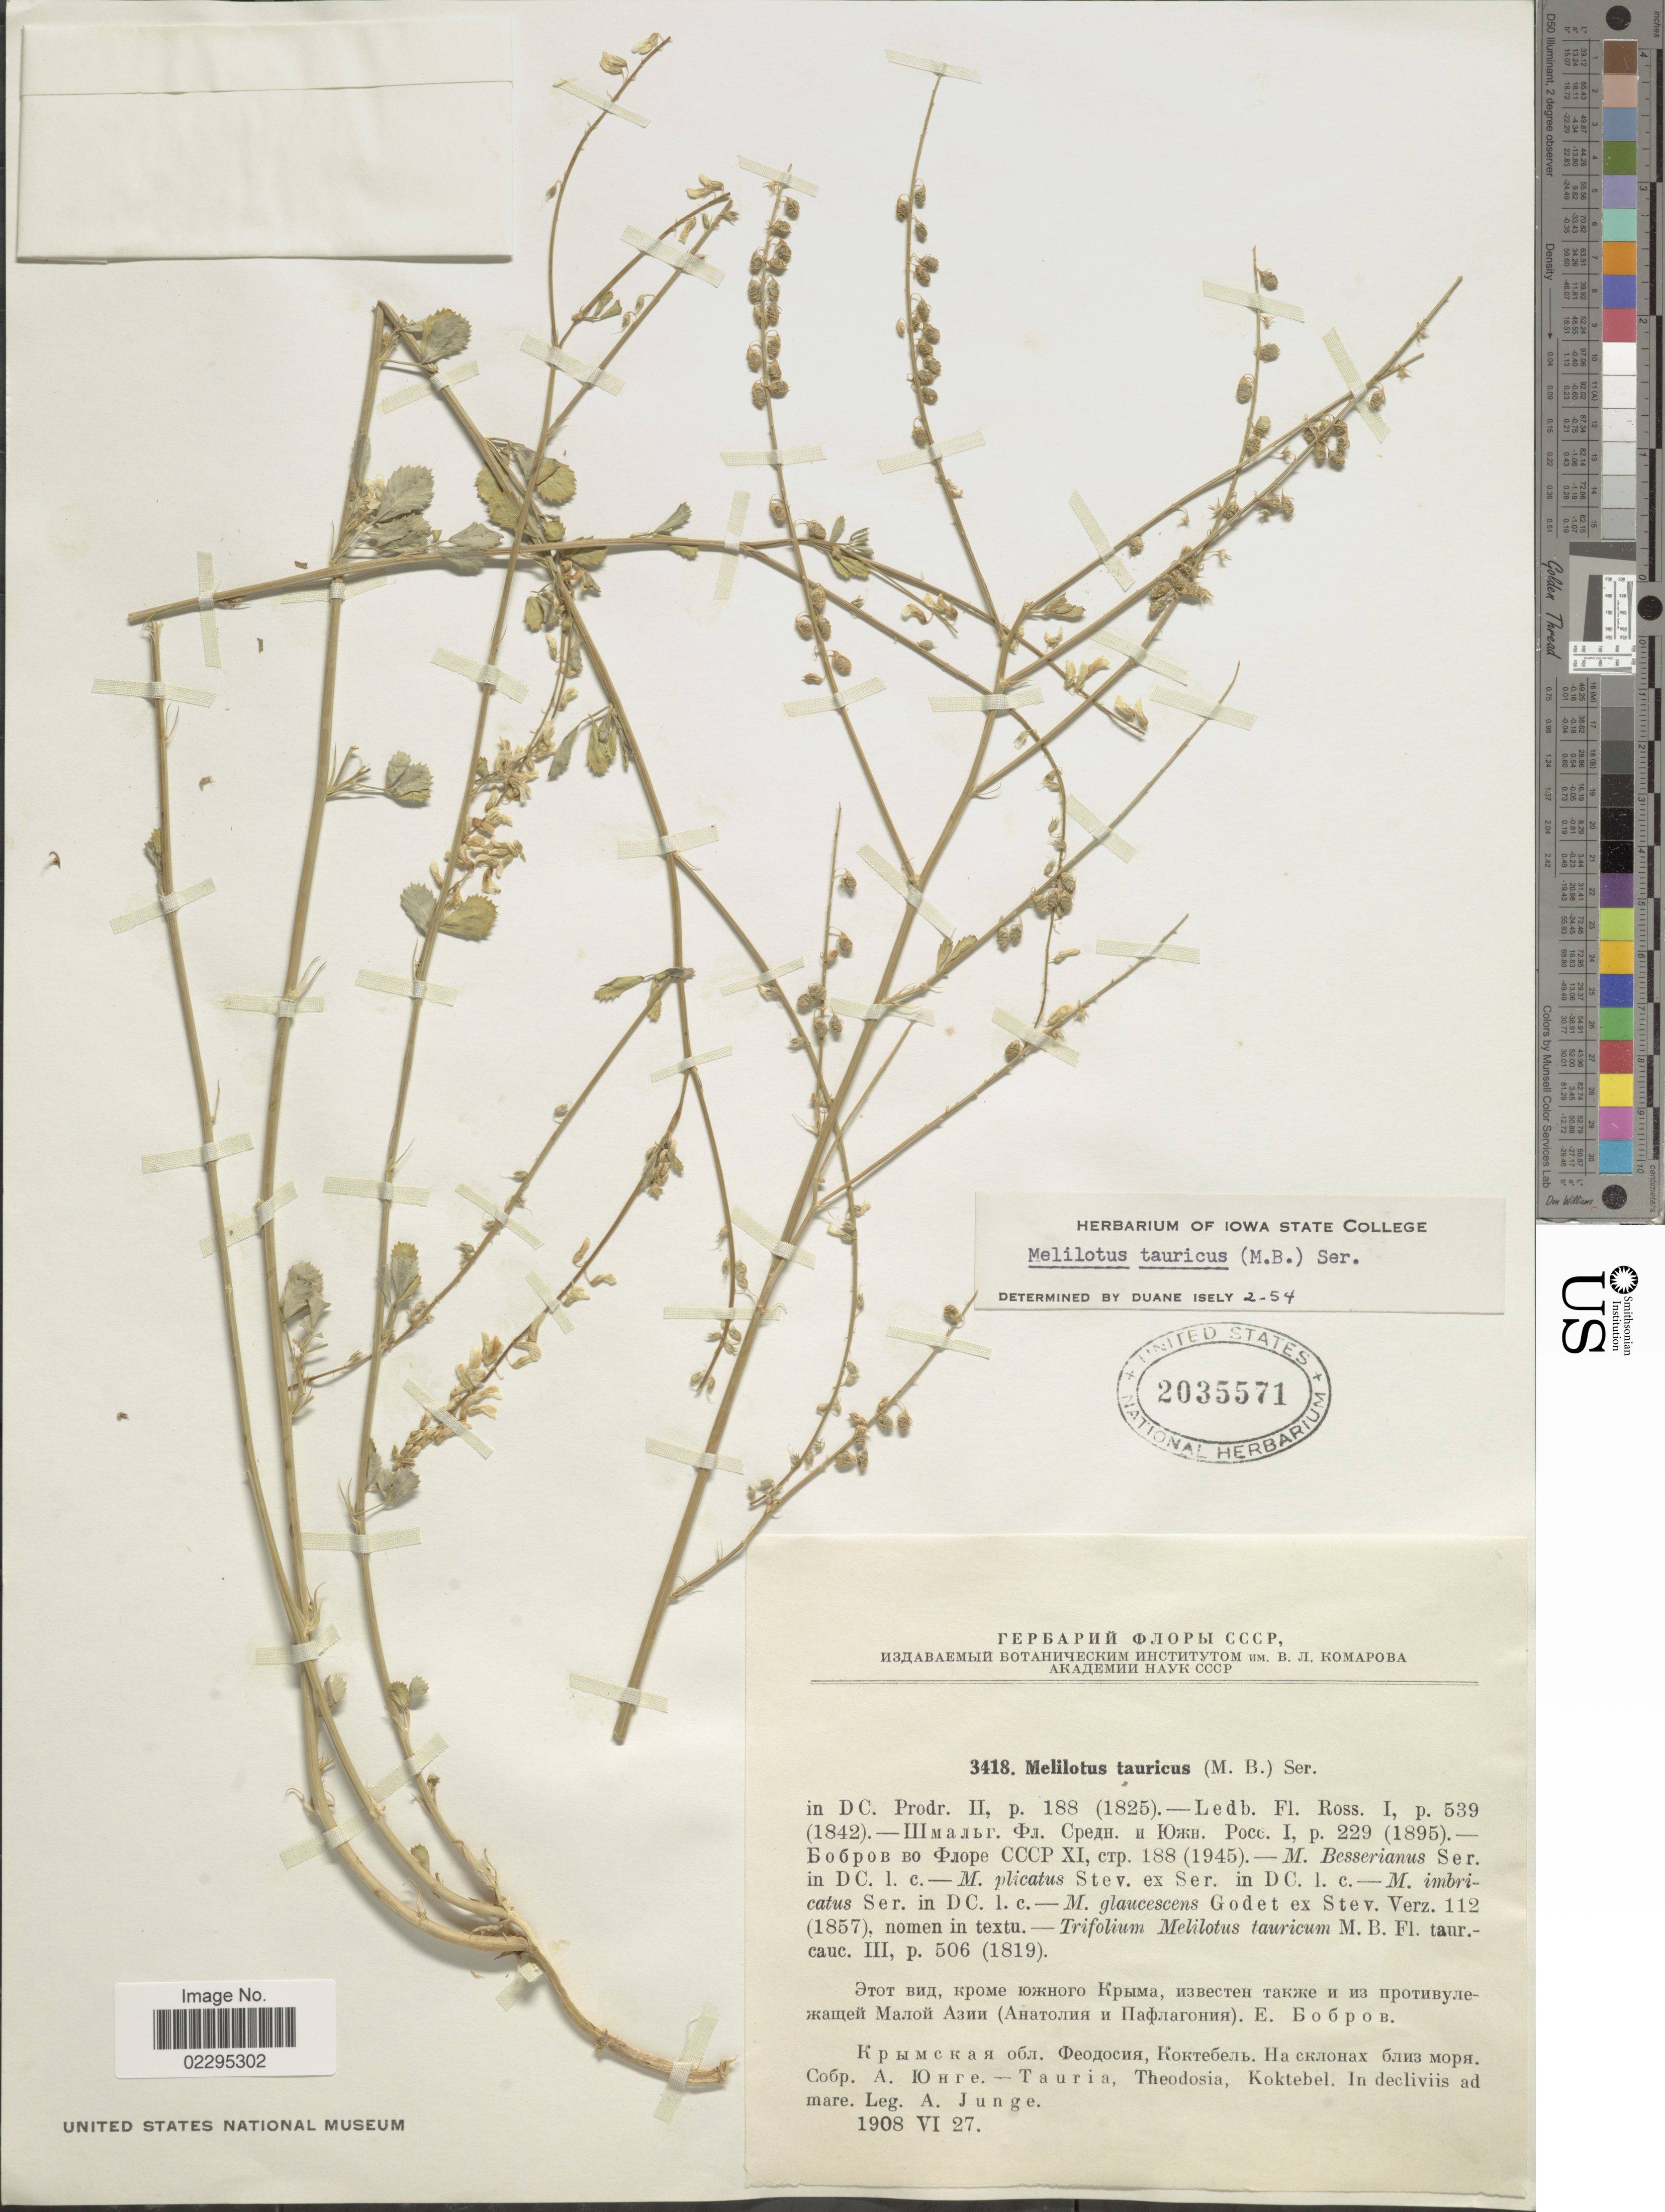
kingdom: Plantae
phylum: Tracheophyta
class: Magnoliopsida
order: Fabales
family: Fabaceae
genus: Melilotus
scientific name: Melilotus tauricus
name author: (M. Bieb.) Ser.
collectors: A. Junge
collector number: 3418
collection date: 1908-06-27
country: Ukraine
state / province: Crimea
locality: Tauria, Theodosia, Koktebel. In decliviis ad mare.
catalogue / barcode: US 2035571